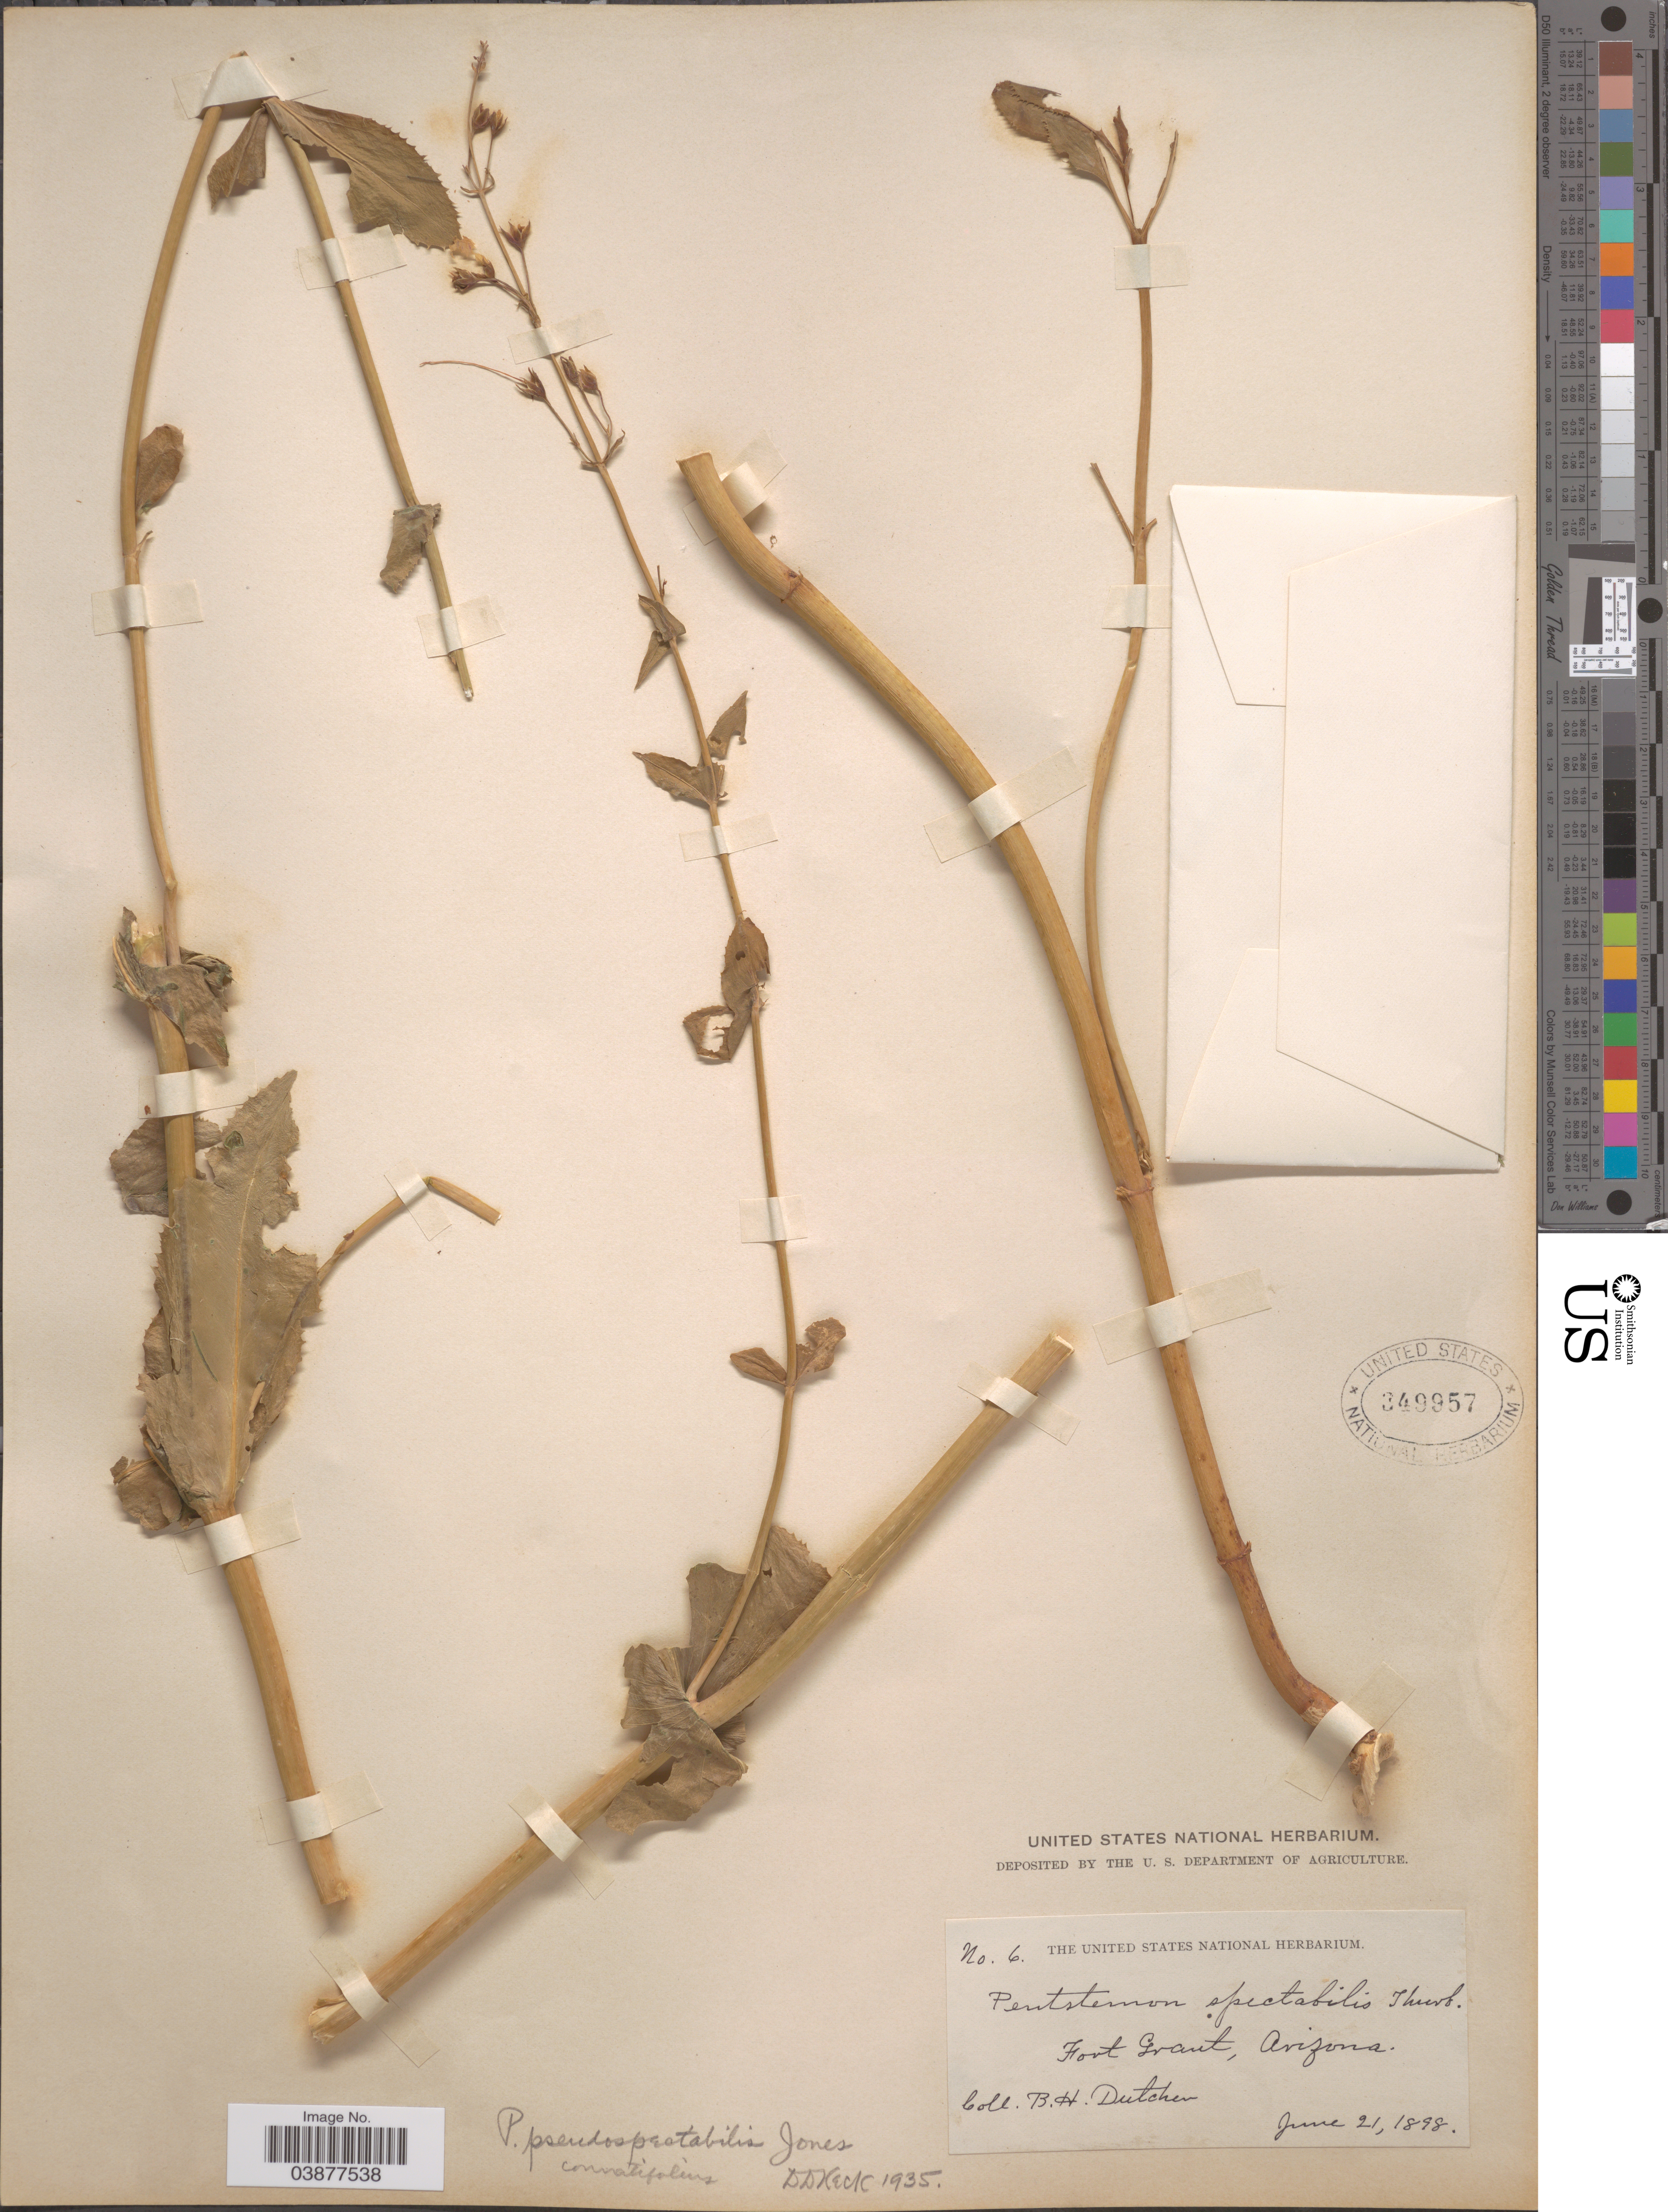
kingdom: Plantae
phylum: Tracheophyta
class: Magnoliopsida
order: Lamiales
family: Plantaginaceae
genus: Penstemon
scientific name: Penstemon pseudospectabilis var. connatifolius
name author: (A. Nelson) D.D. Keck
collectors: B. H. Dutcher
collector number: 6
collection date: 1898-06-21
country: United States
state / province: Arizona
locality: Fort Grant.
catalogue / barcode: US 349957